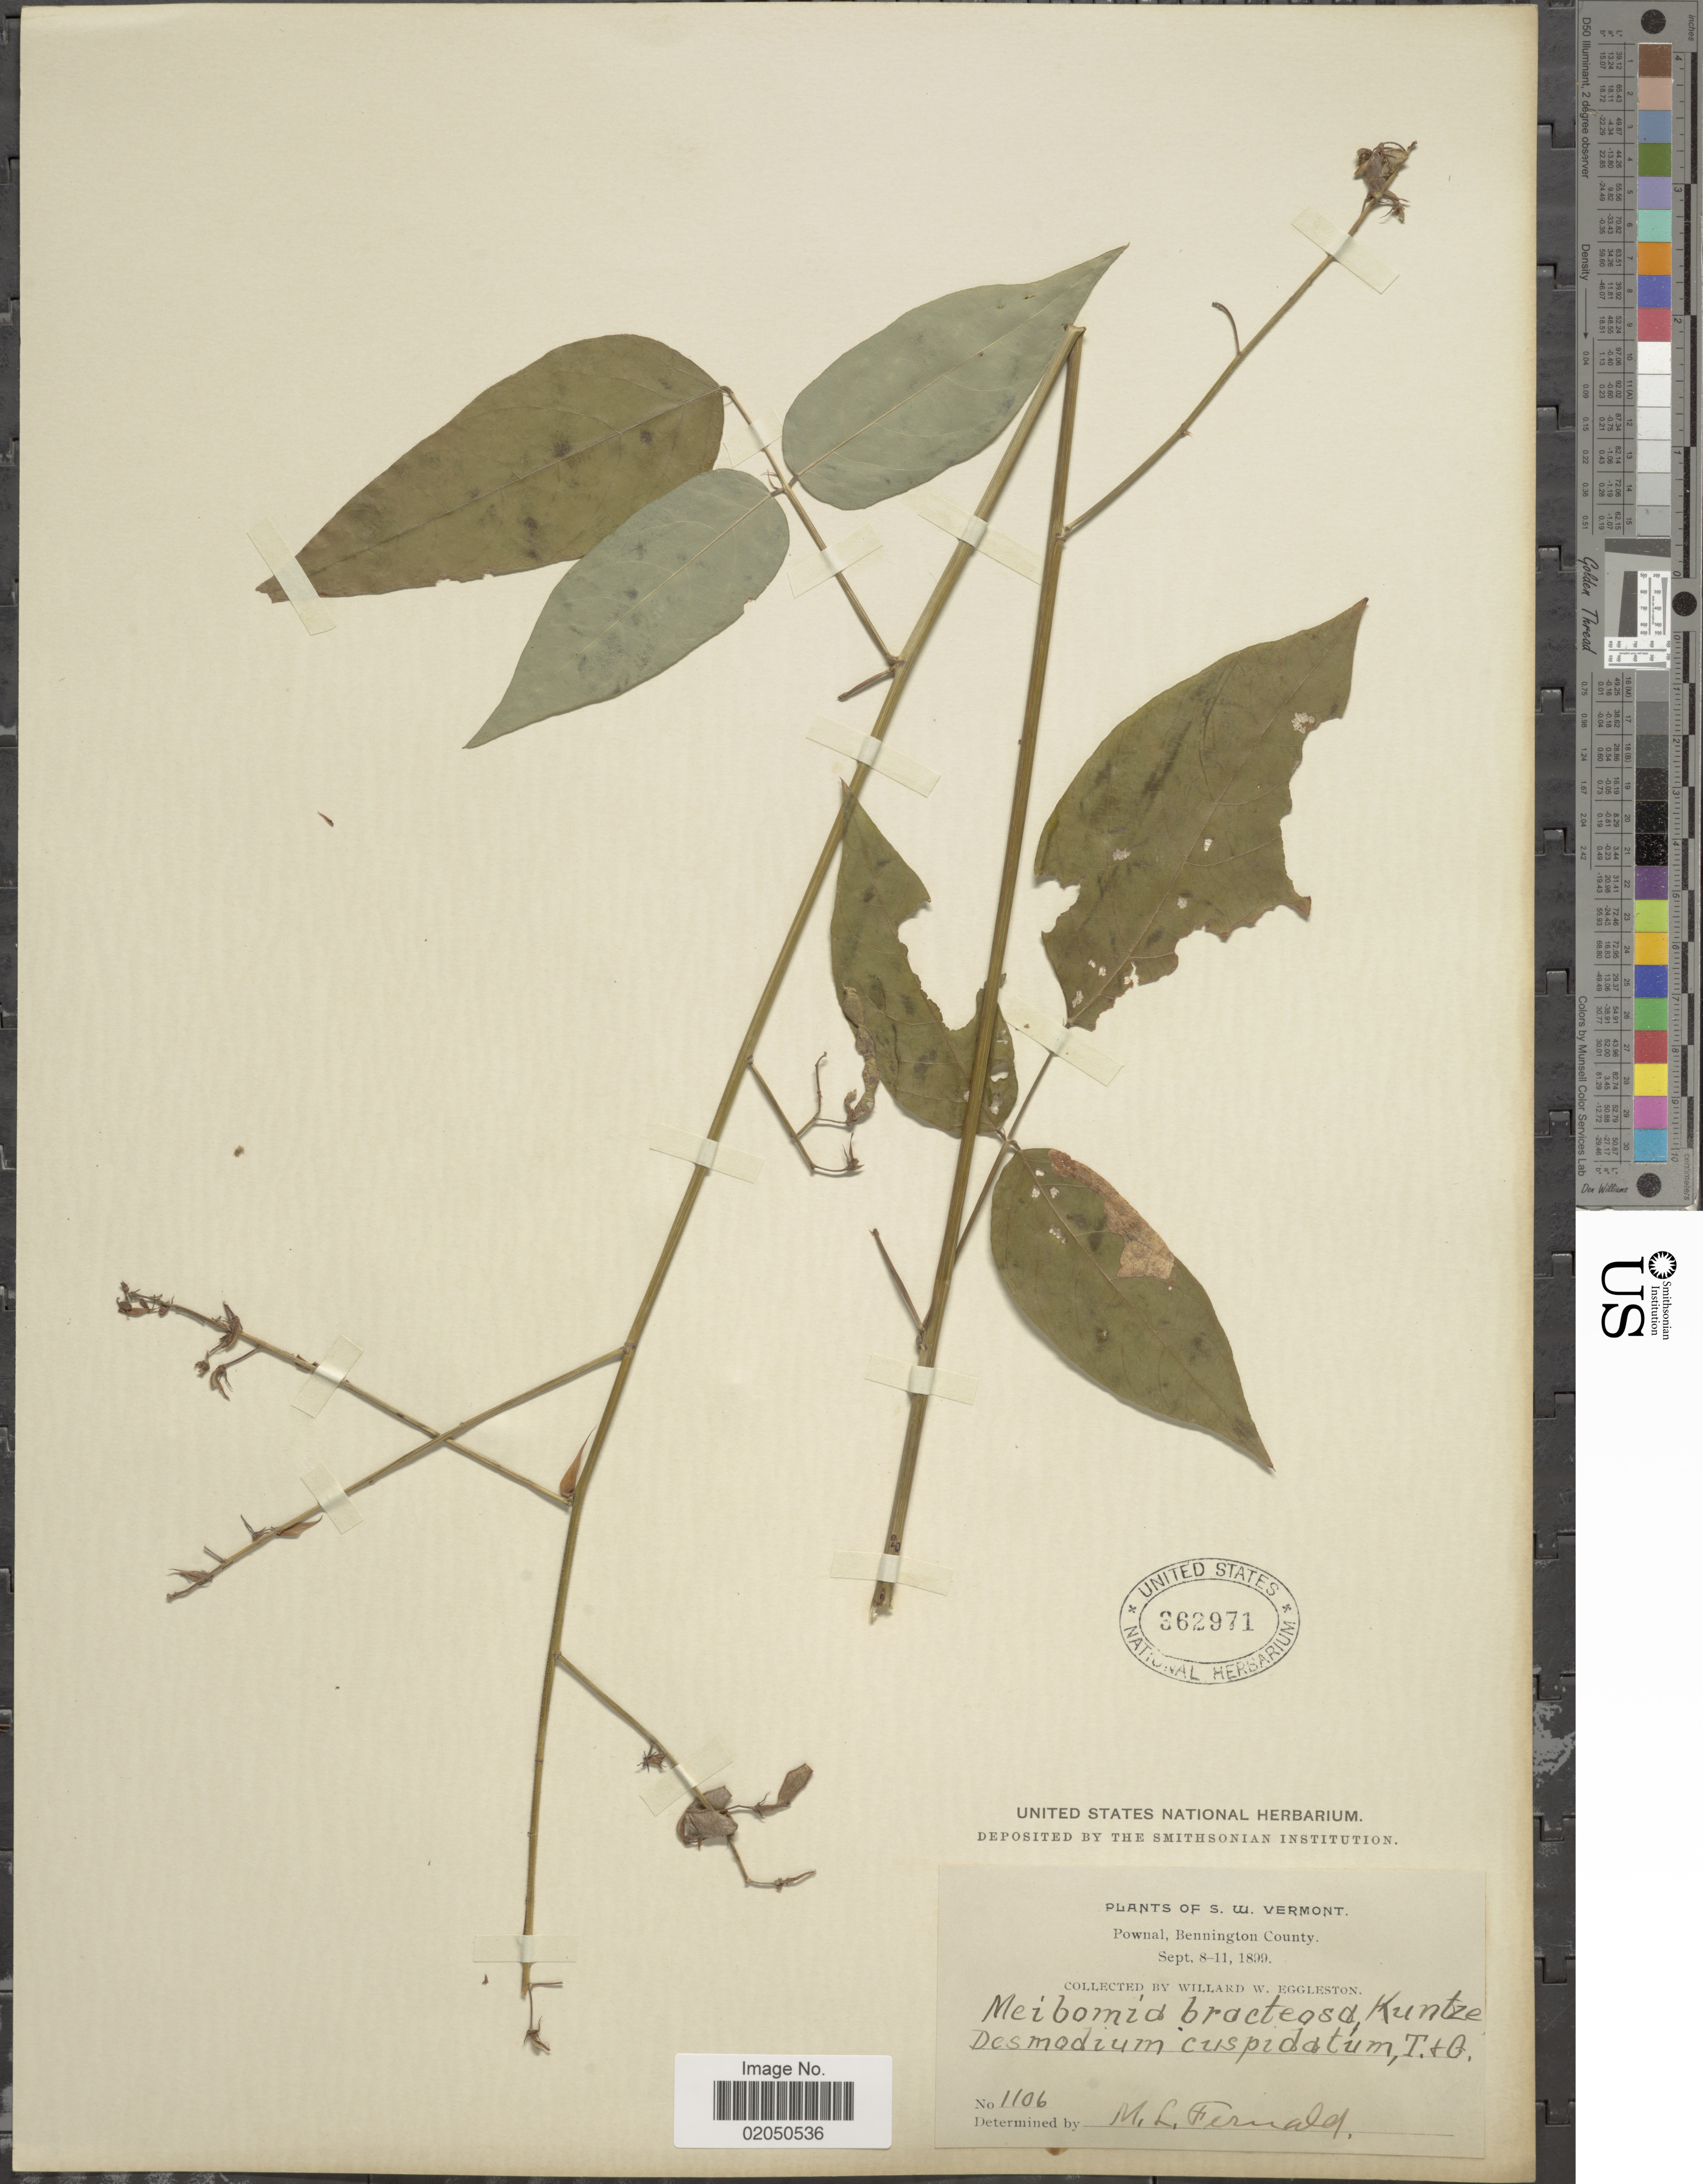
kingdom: Plantae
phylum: Tracheophyta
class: Magnoliopsida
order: Fabales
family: Fabaceae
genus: Desmodium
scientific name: Desmodium cuspidatum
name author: (Muhl. ex Willd.) Loudon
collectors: W. W. Eggleston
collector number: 1106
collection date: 1899-09-08/1899-09-11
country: United States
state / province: Vermont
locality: S.W. Vermont, Pownal, Bennington County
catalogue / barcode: US 362971